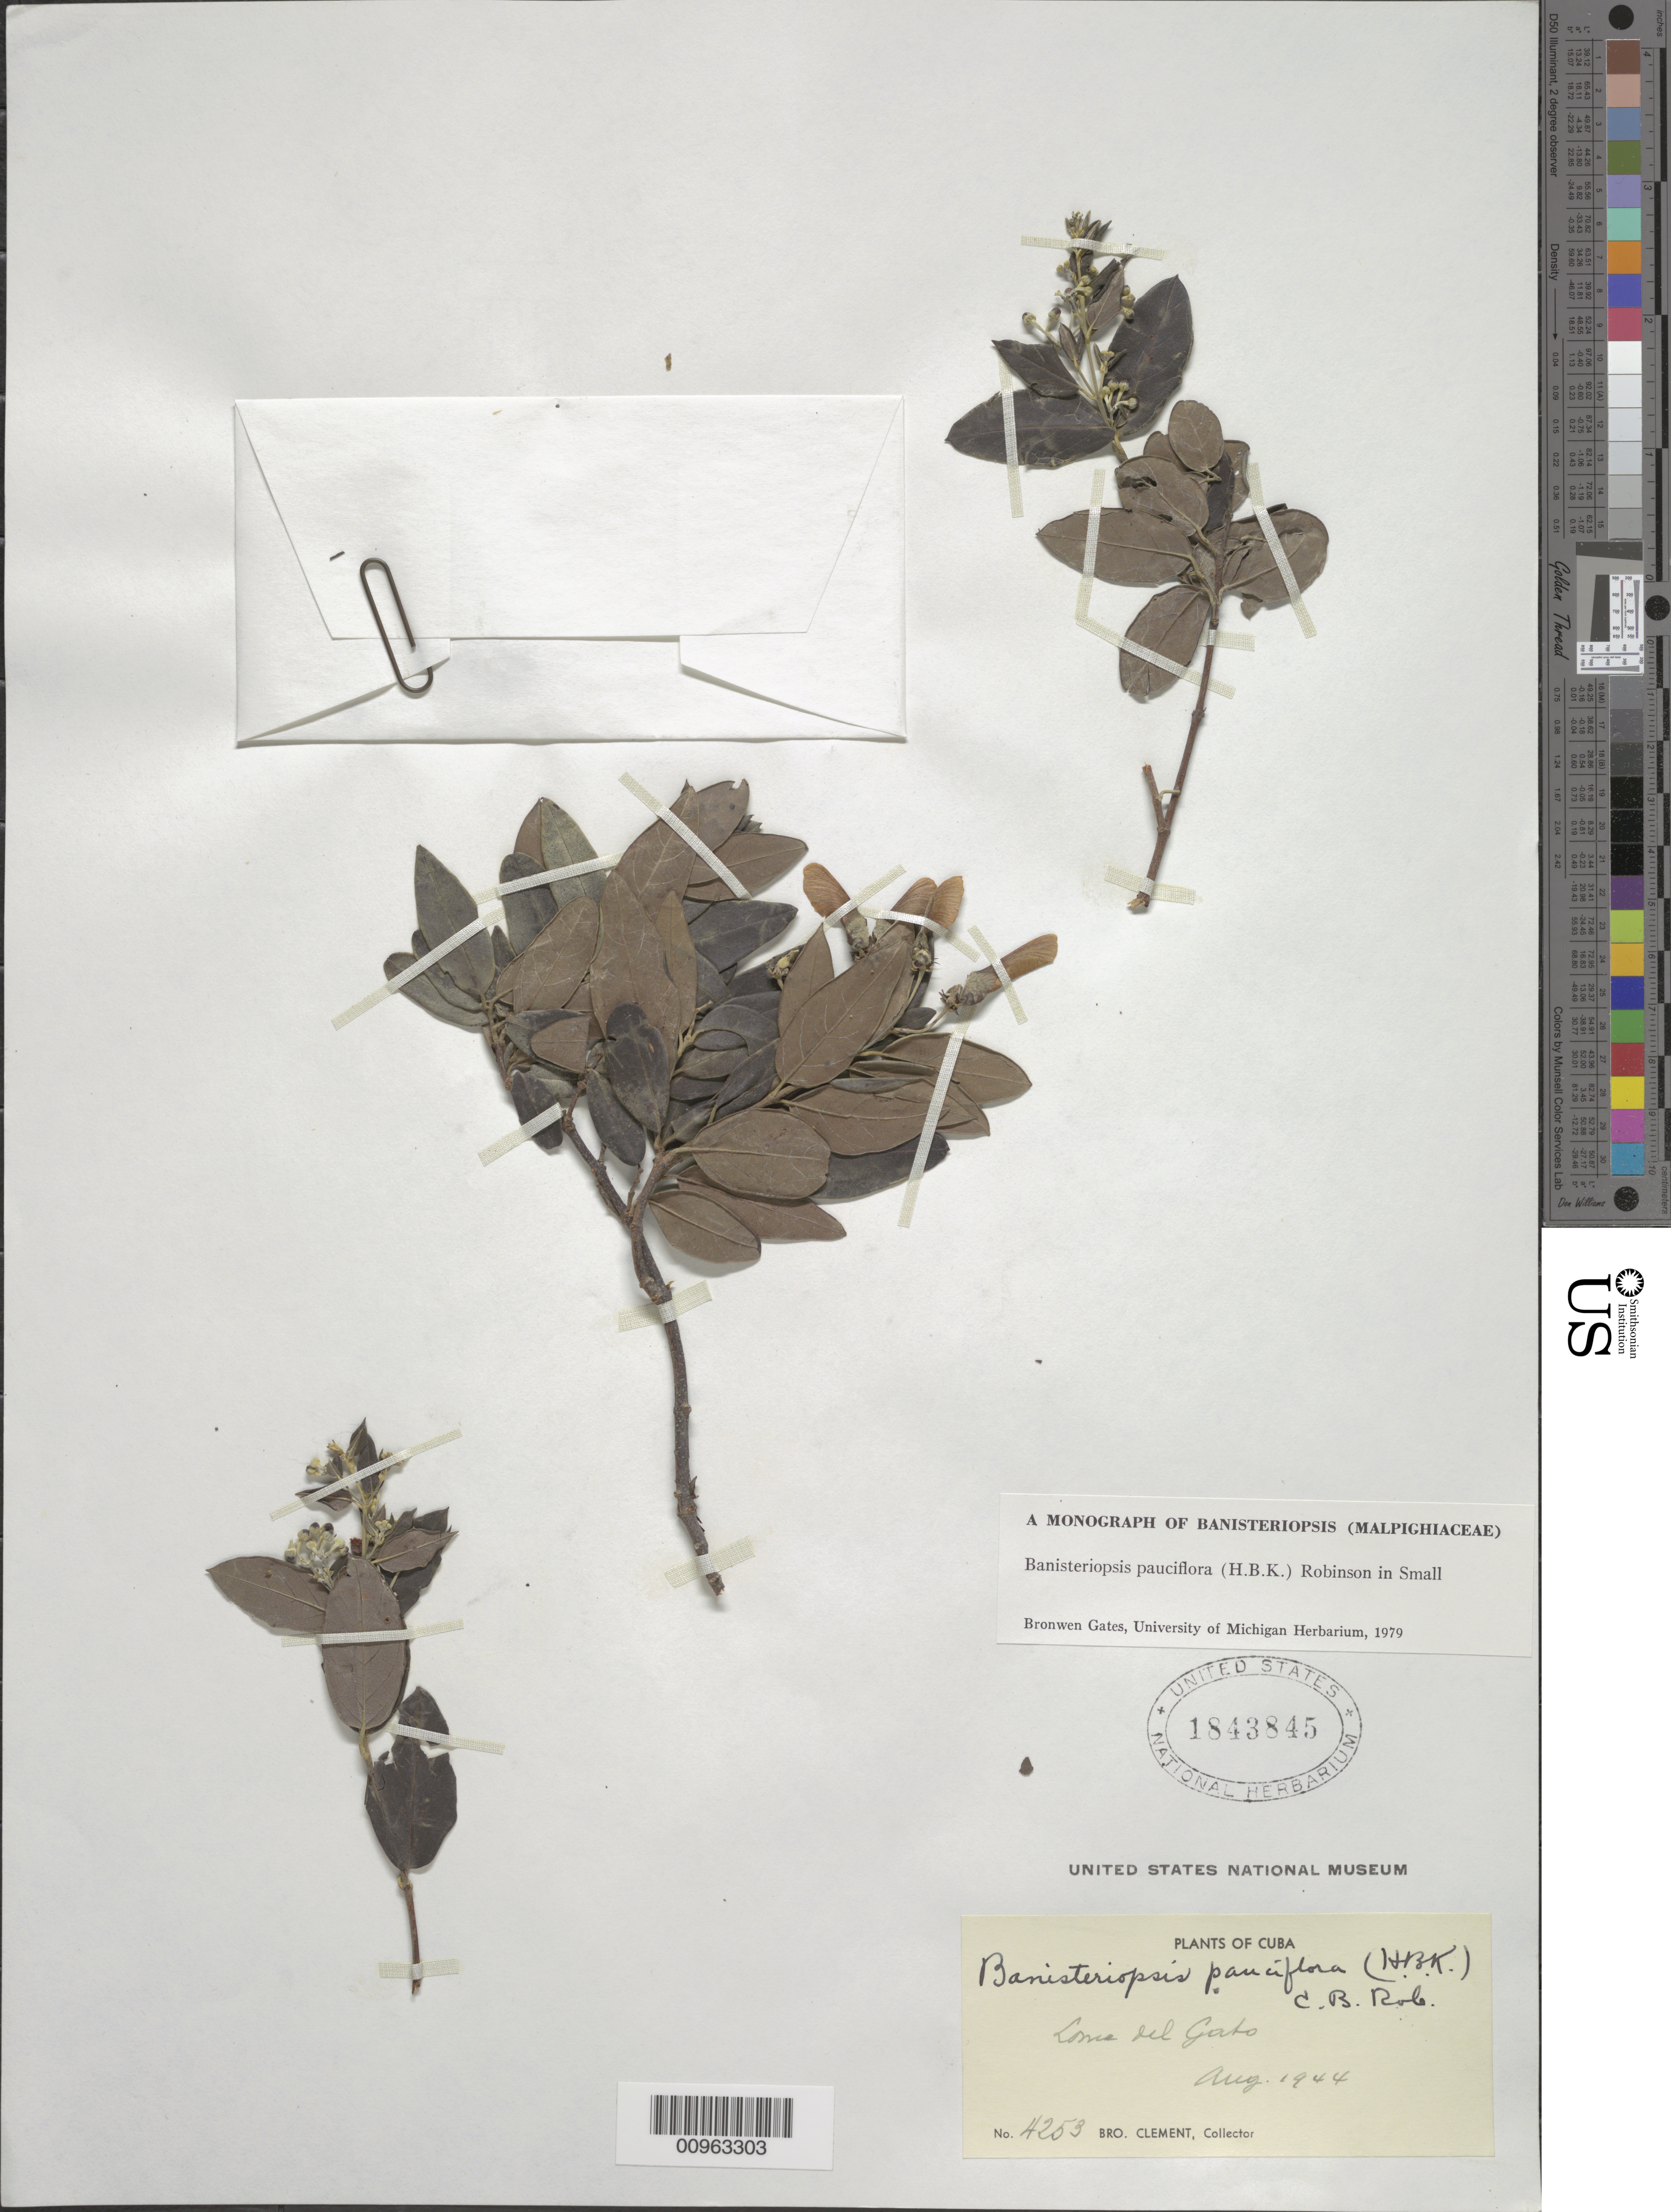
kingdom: Plantae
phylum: Tracheophyta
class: Magnoliopsida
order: Malpighiales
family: Malpighiaceae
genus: Banisteriopsis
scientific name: Banisteriopsis pauciflora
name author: (Kunth) C.B. Rob.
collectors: Bro. Clemente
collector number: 4253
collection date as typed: Aug 1944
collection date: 1944-08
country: Cuba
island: Cuba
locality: Loma del Gato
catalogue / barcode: US 1843845